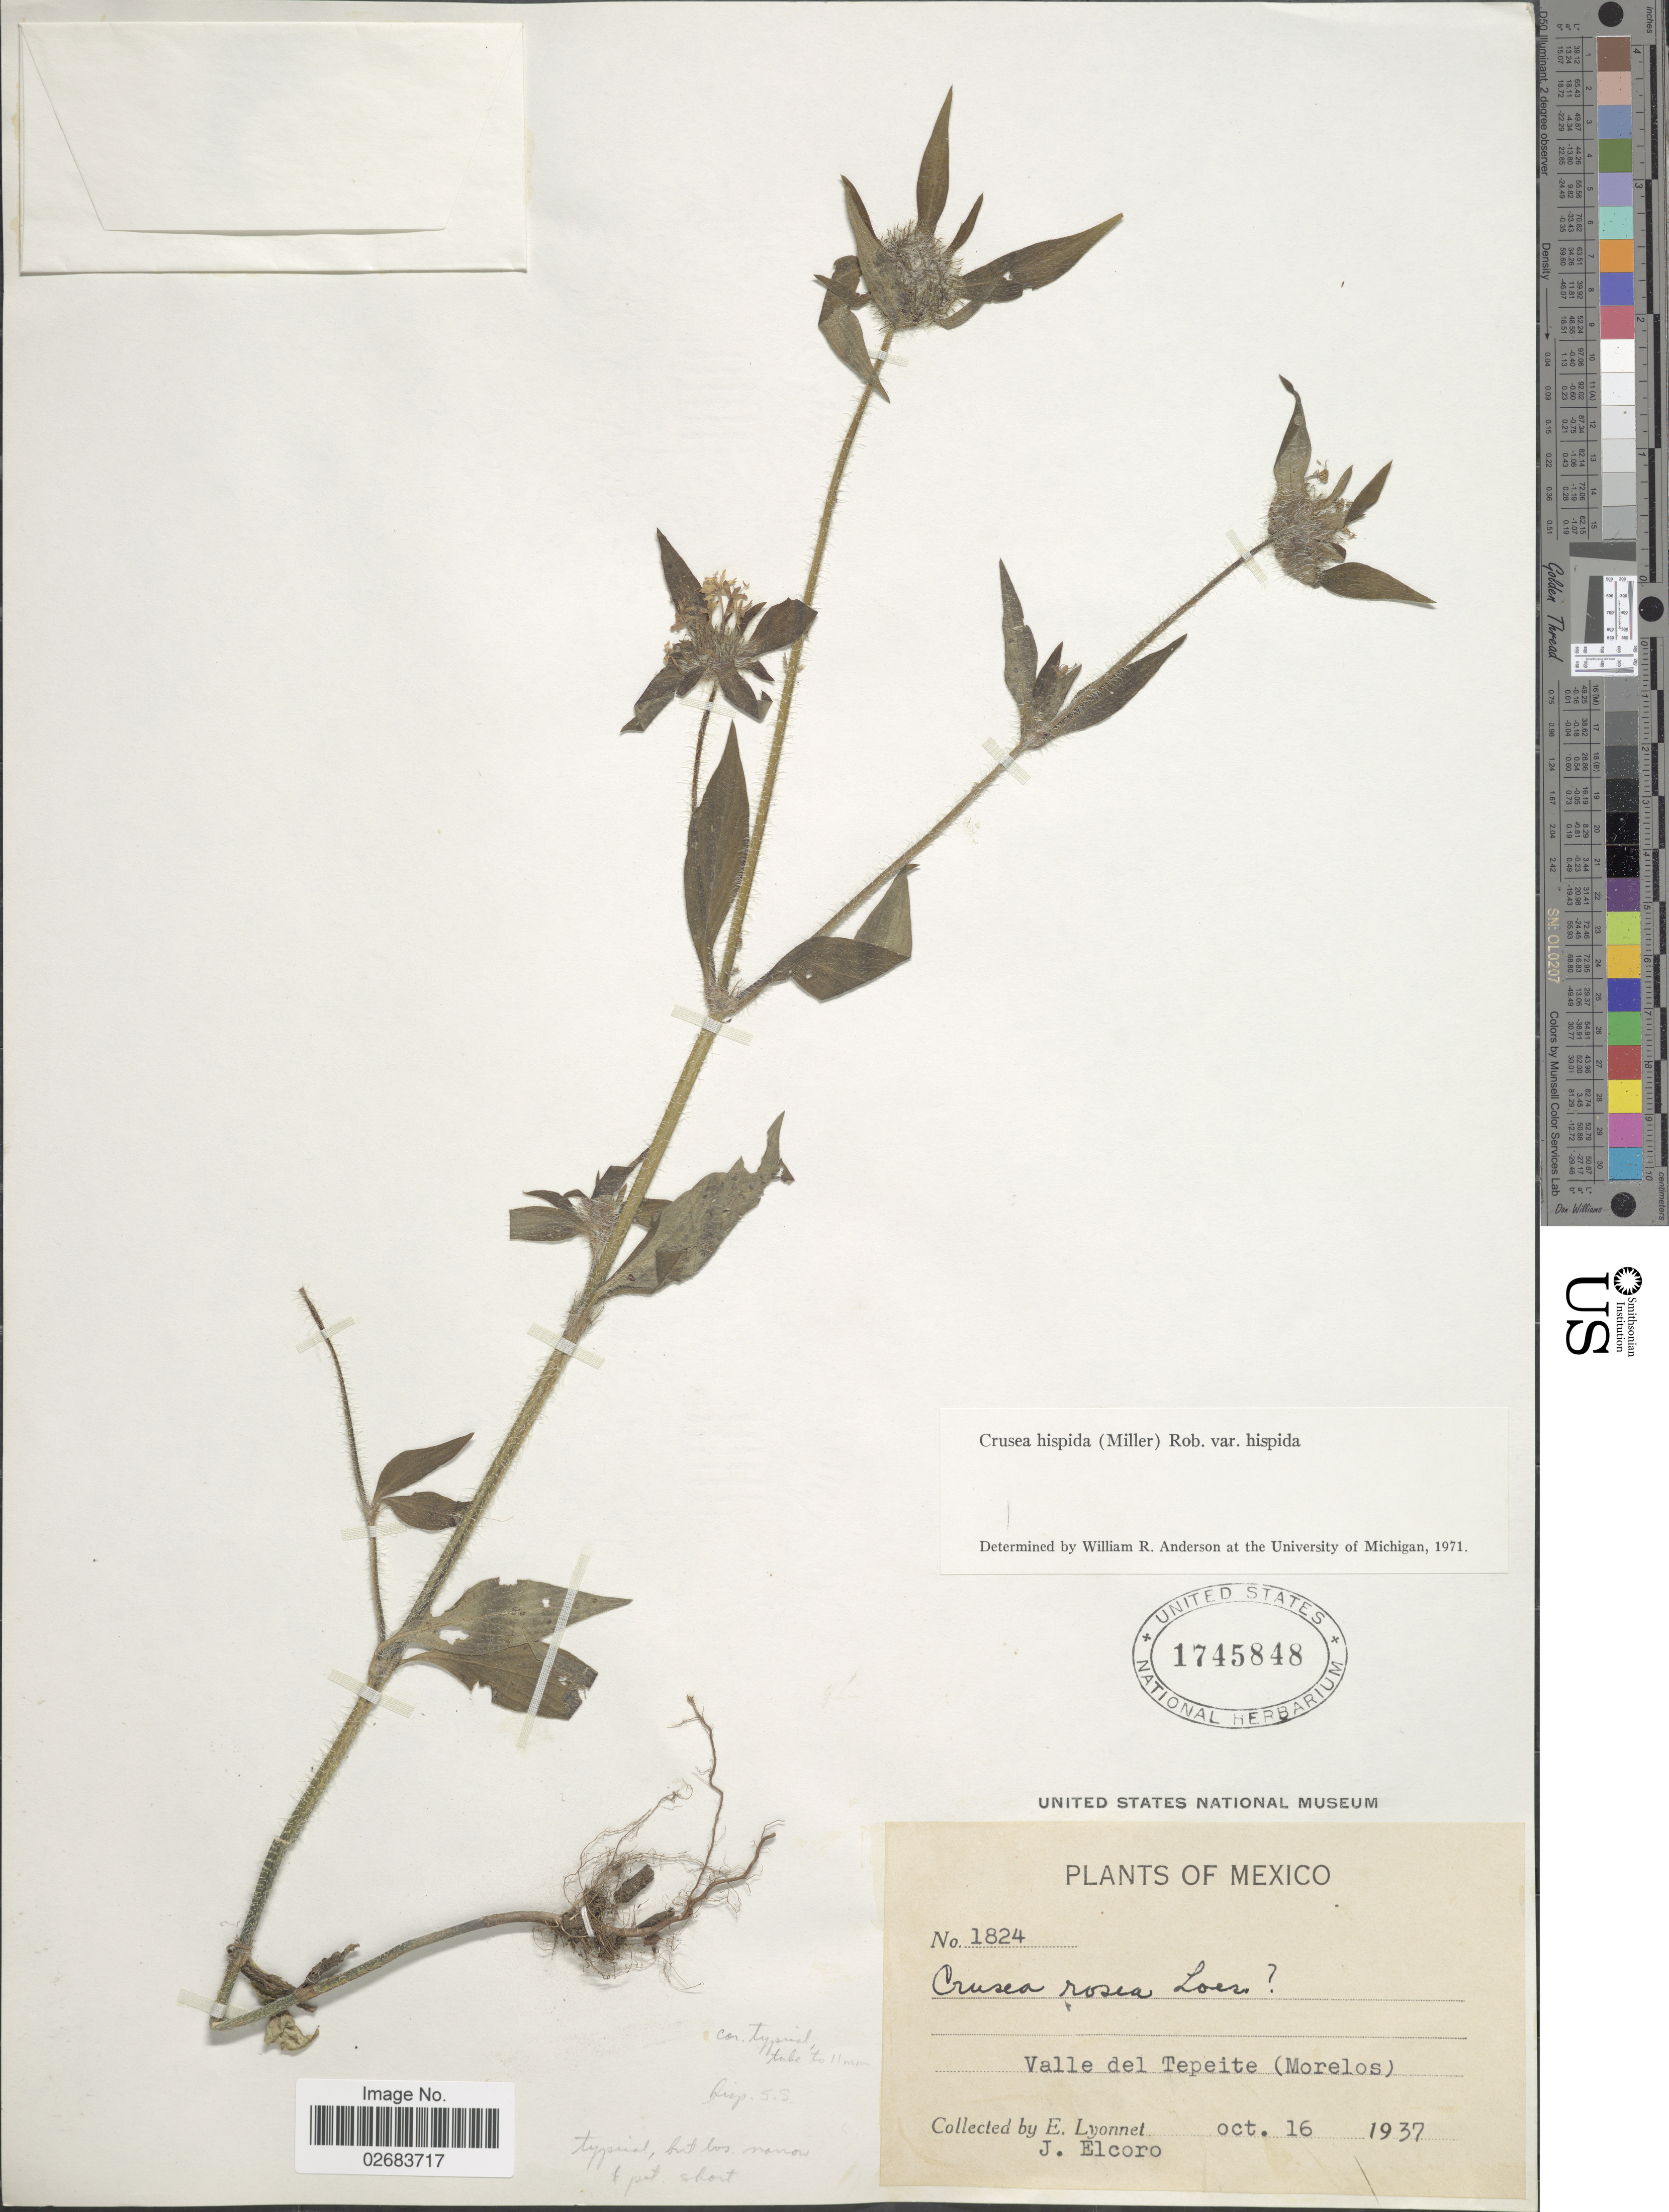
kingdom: Plantae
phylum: Tracheophyta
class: Magnoliopsida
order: Gentianales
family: Rubiaceae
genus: Crusea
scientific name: Crusea hispida var. hispida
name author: (Mill.) B.L. Rob.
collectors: E. Lyonnet & J. Elcoro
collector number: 1824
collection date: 1937-10-16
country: Mexico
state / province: Morelos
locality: Valle del Tepeite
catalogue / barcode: US 1745848